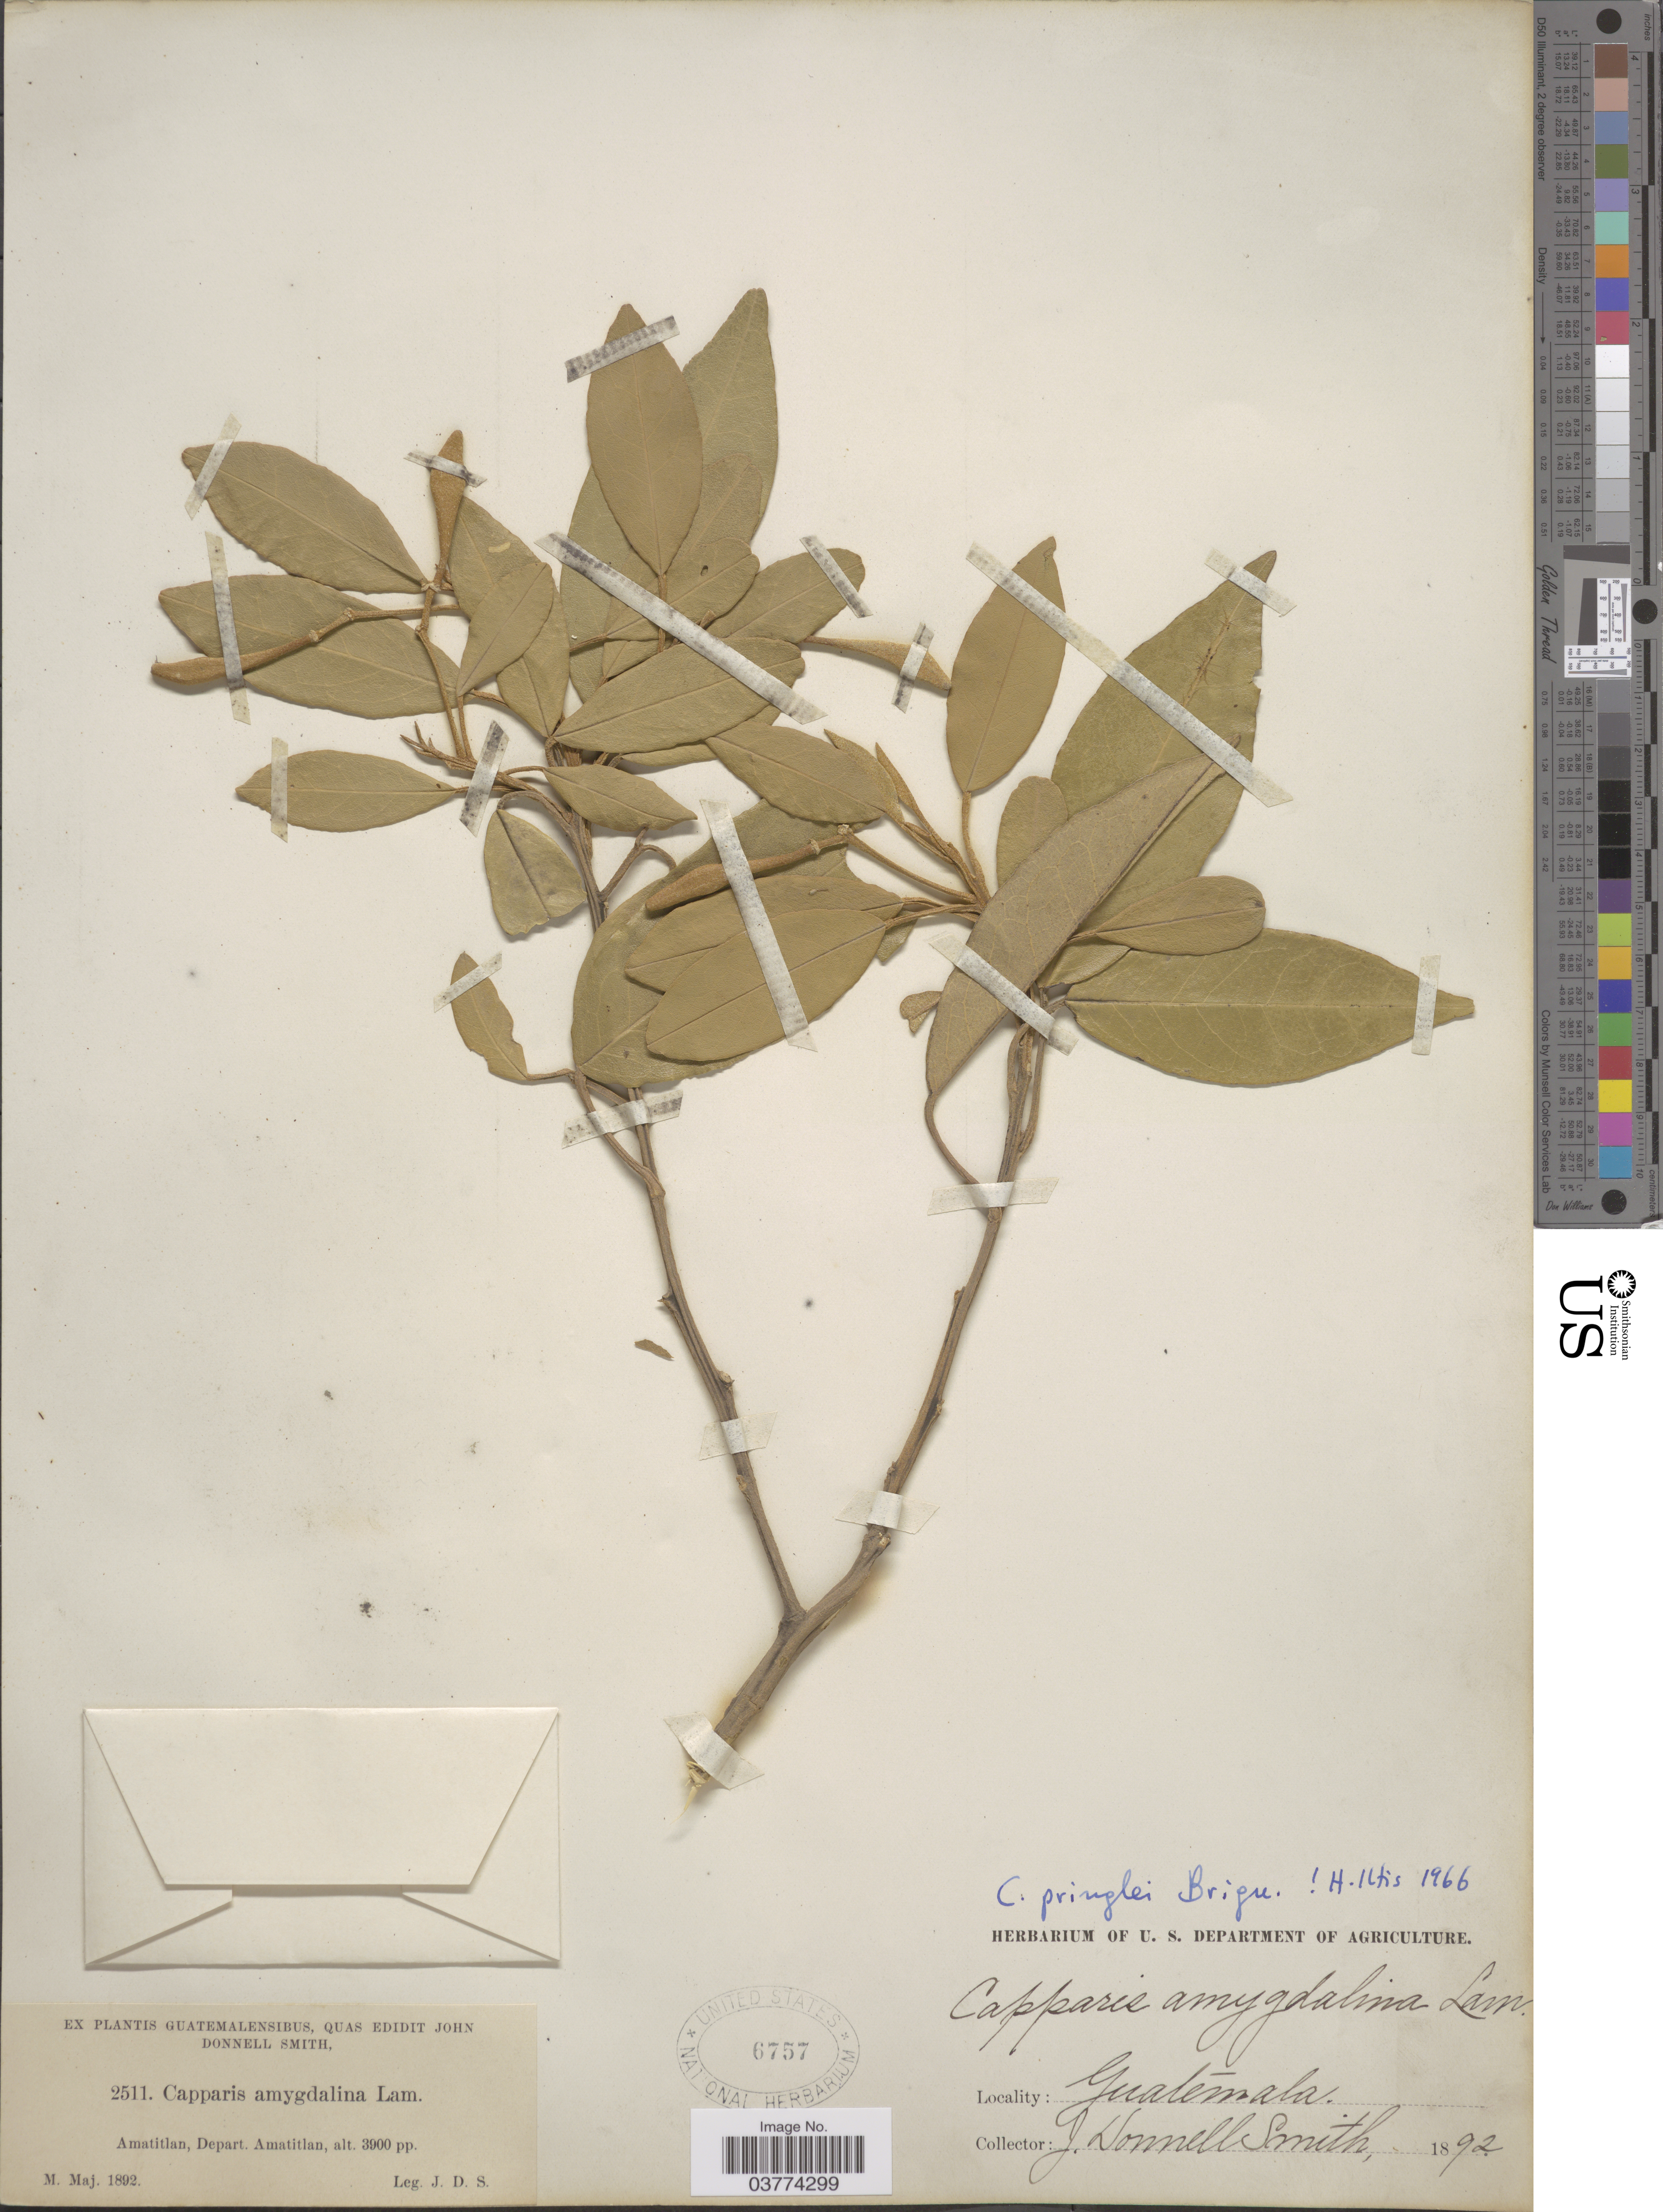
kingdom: Plantae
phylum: Tracheophyta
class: Magnoliopsida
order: Brassicales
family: Capparaceae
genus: Quadrella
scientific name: Quadrella pringlei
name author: (Briq.) Iltis & Cornejo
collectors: J. Donnell Smith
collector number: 2511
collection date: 1892-05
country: Guatemala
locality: Amatitlan, Depart. Amatitlan.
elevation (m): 1189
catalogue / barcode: US 6757